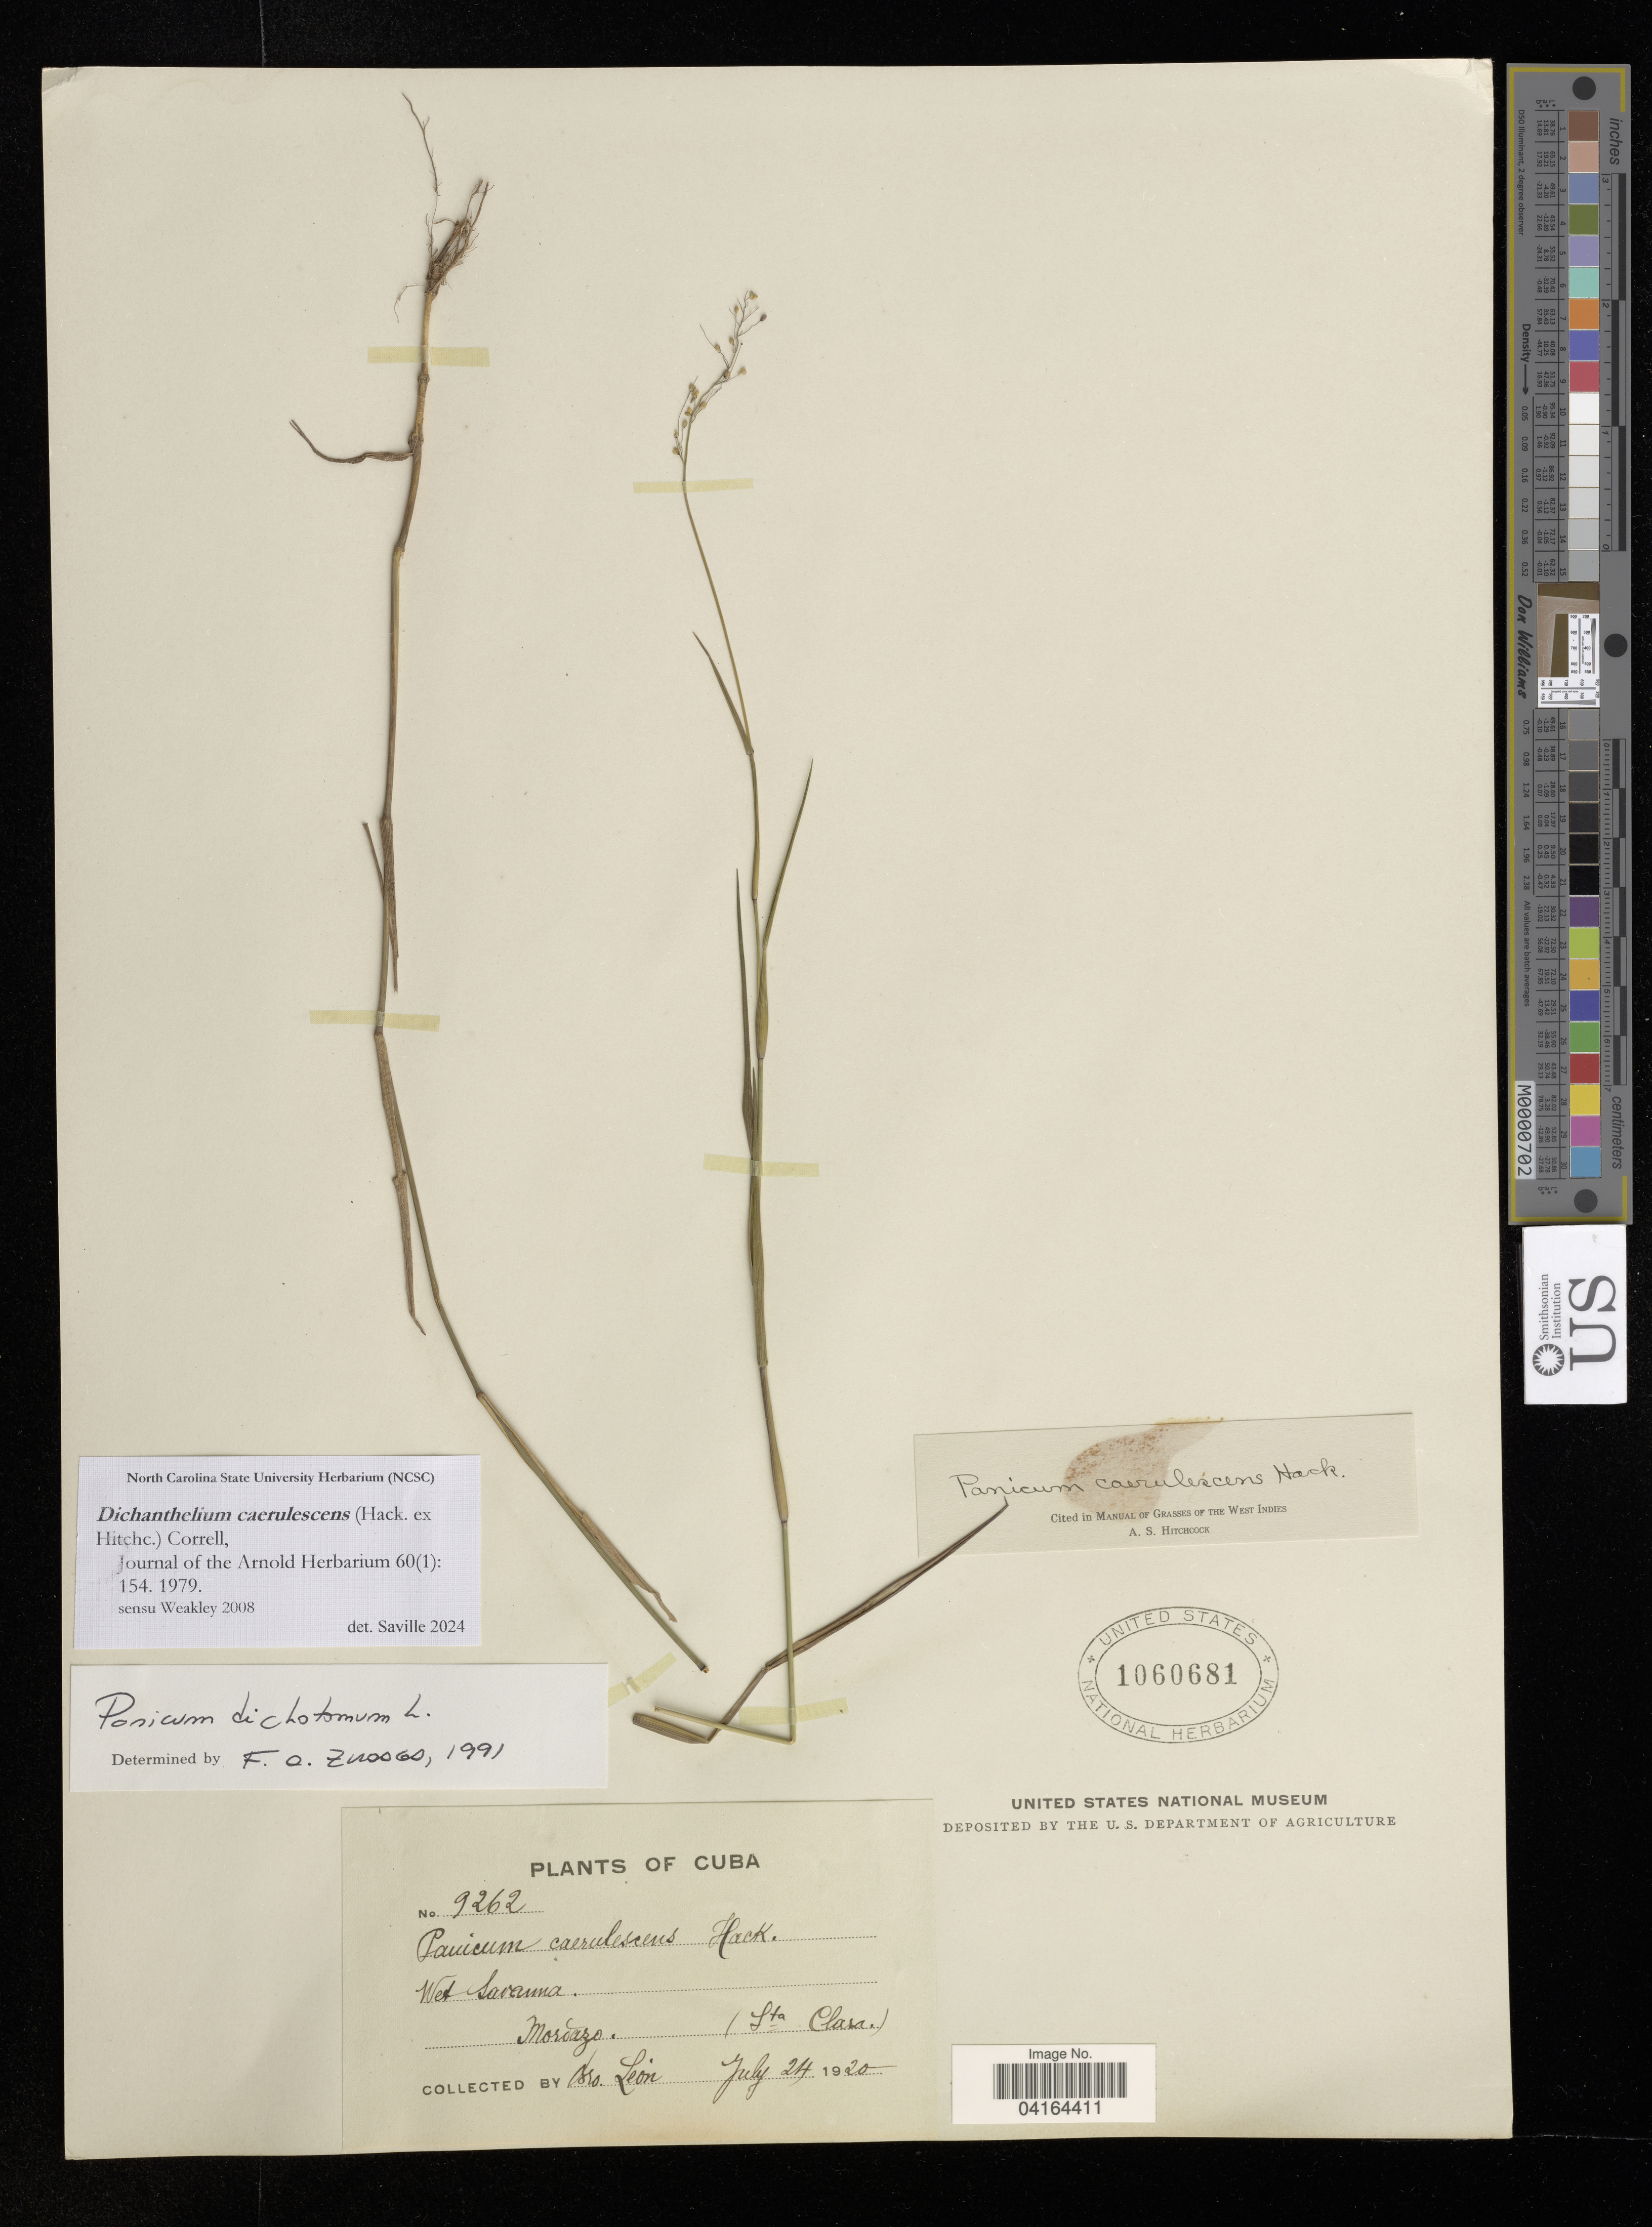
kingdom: Plantae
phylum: Tracheophyta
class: Liliopsida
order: Poales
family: Poaceae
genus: Dichanthelium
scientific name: Dichanthelium caerulescens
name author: (Hack. ex Hitchc.) Correll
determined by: Saville, A. C., (NCSC), North Carolina State University (UNITED STATES)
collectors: Bro. León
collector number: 9262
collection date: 1920-07-24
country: Cuba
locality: Mordazo (Sta Clara.).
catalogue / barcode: US 1060681